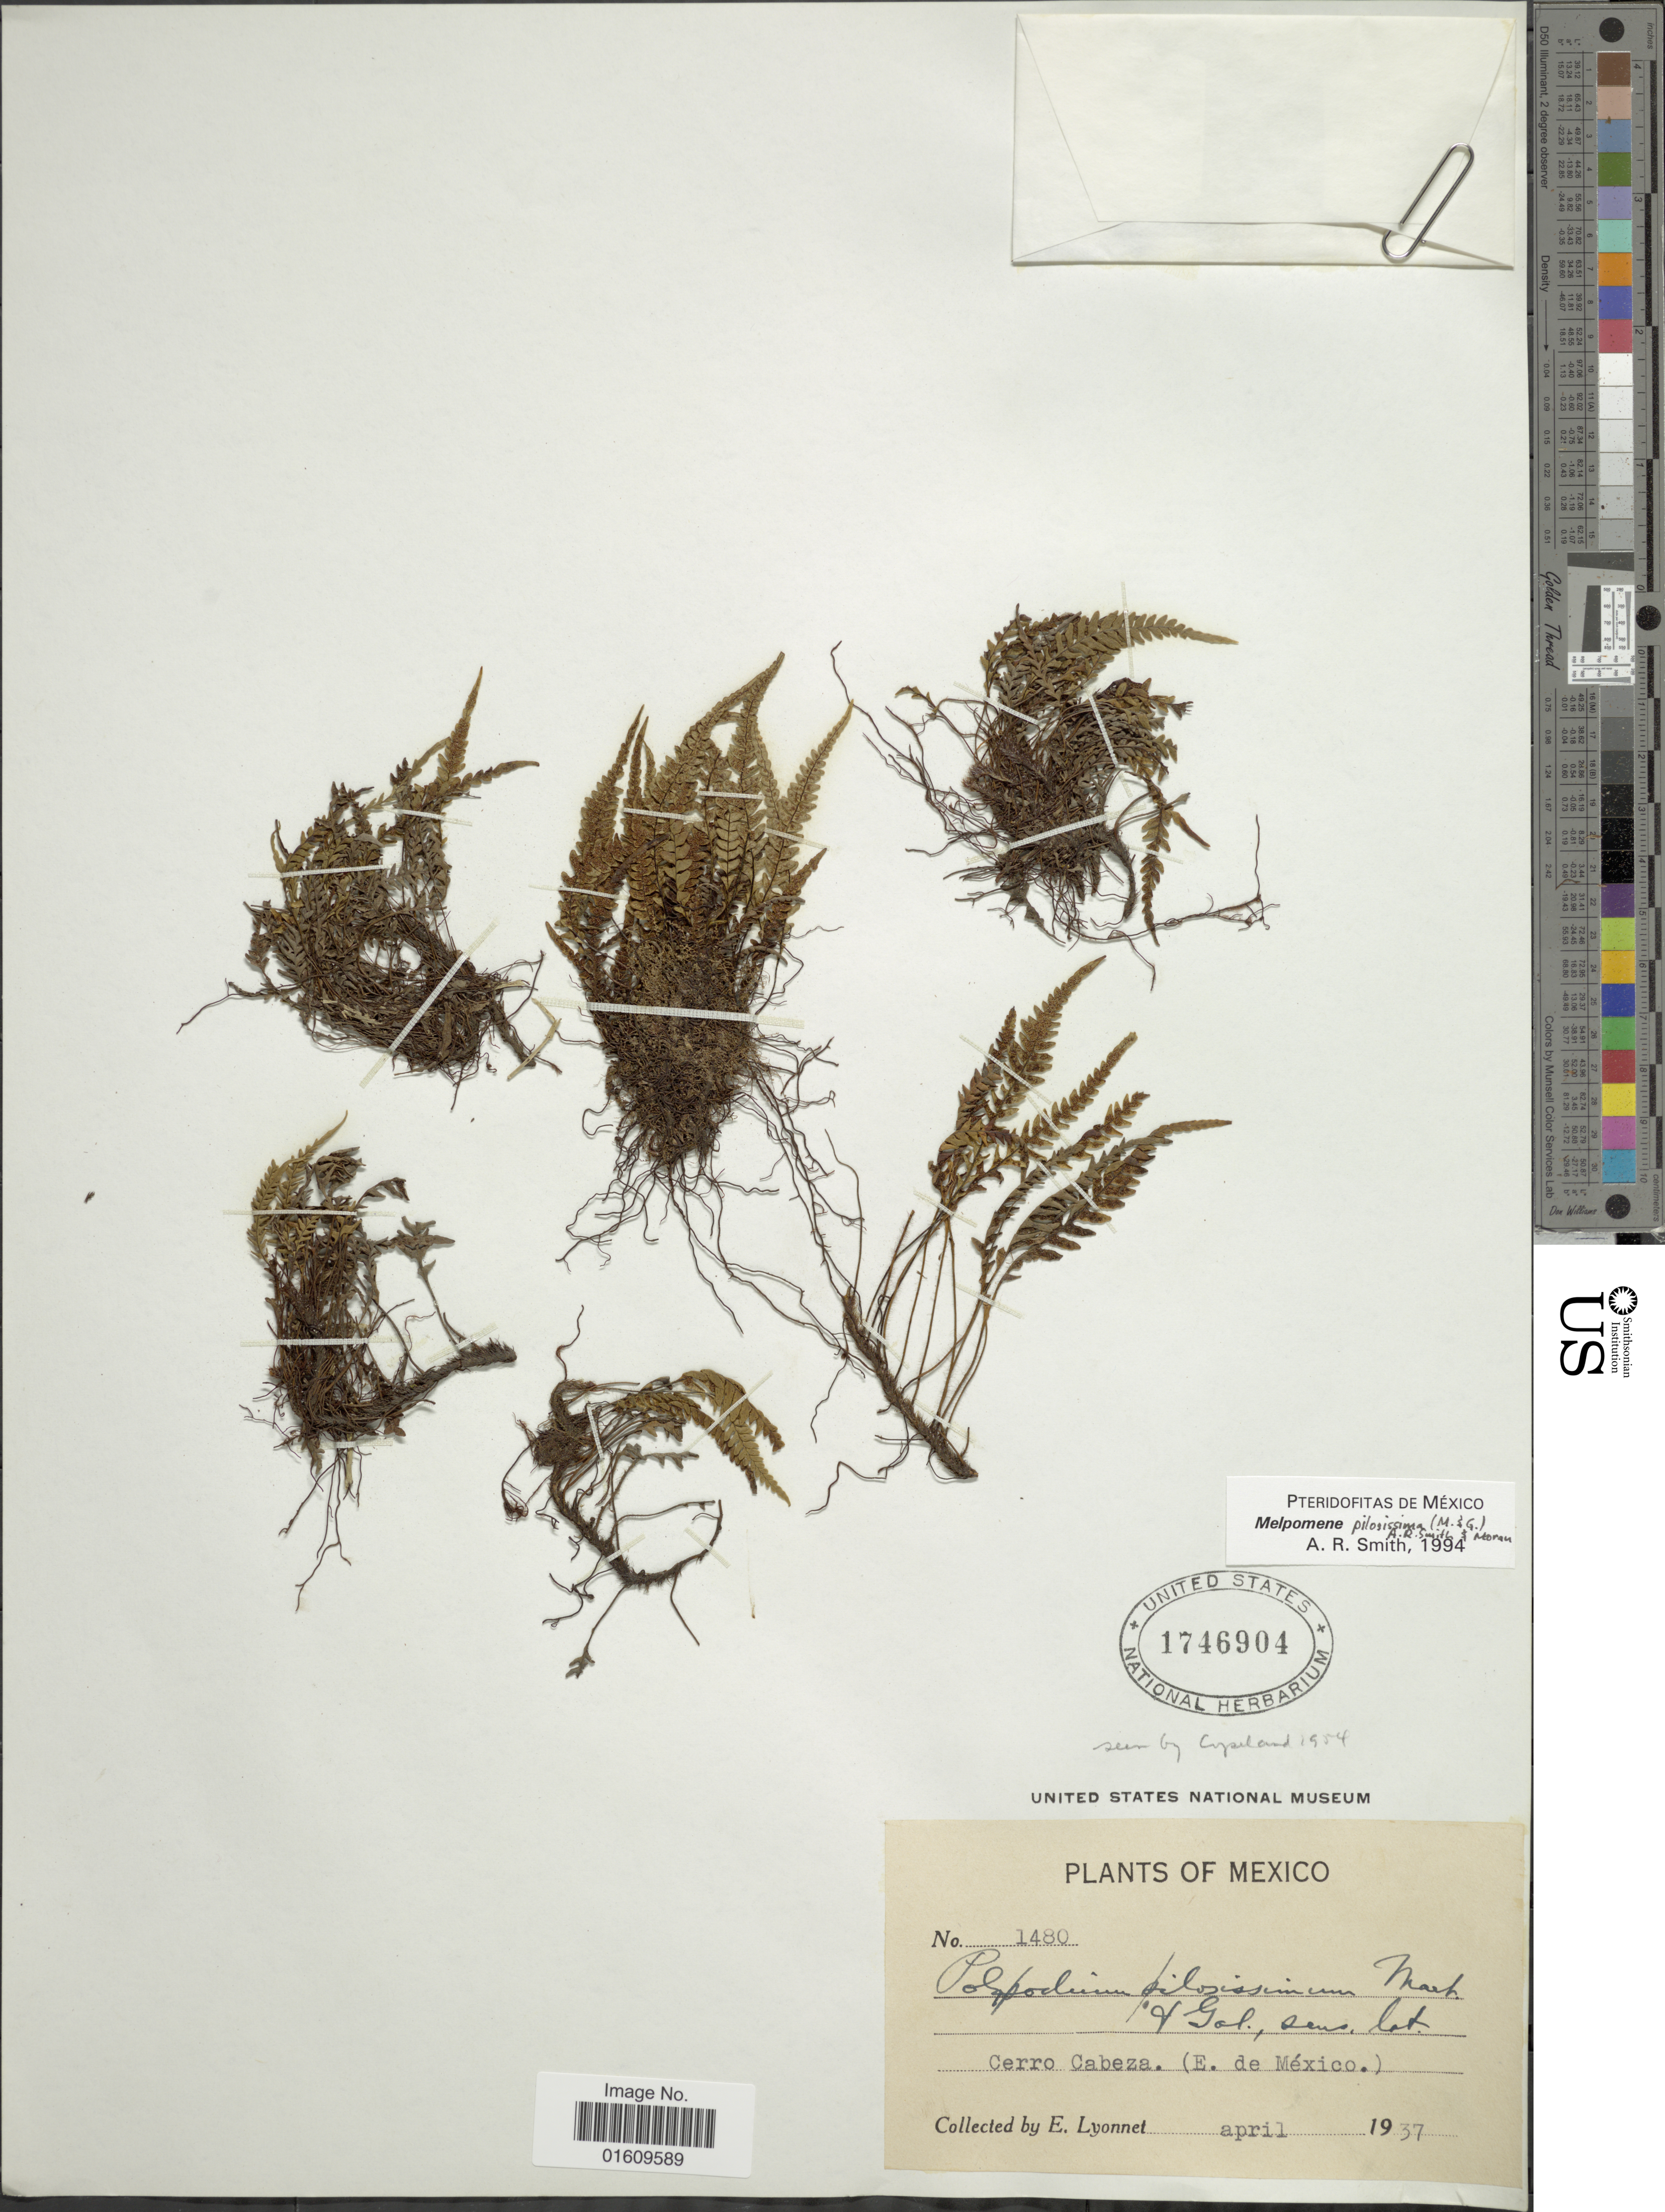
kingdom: Plantae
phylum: Tracheophyta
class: Polypodiopsida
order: Polypodiales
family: Polypodiaceae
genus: Melpomene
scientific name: Melpomene pilosissima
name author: (M. Martens & Galeotti) A.R. Sm. & R.C. Moran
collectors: E. Lyonnel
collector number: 1480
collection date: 1937-04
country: Mexico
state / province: México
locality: Cerro Cabeza ( E. de Mexico. )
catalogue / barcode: US 1746904